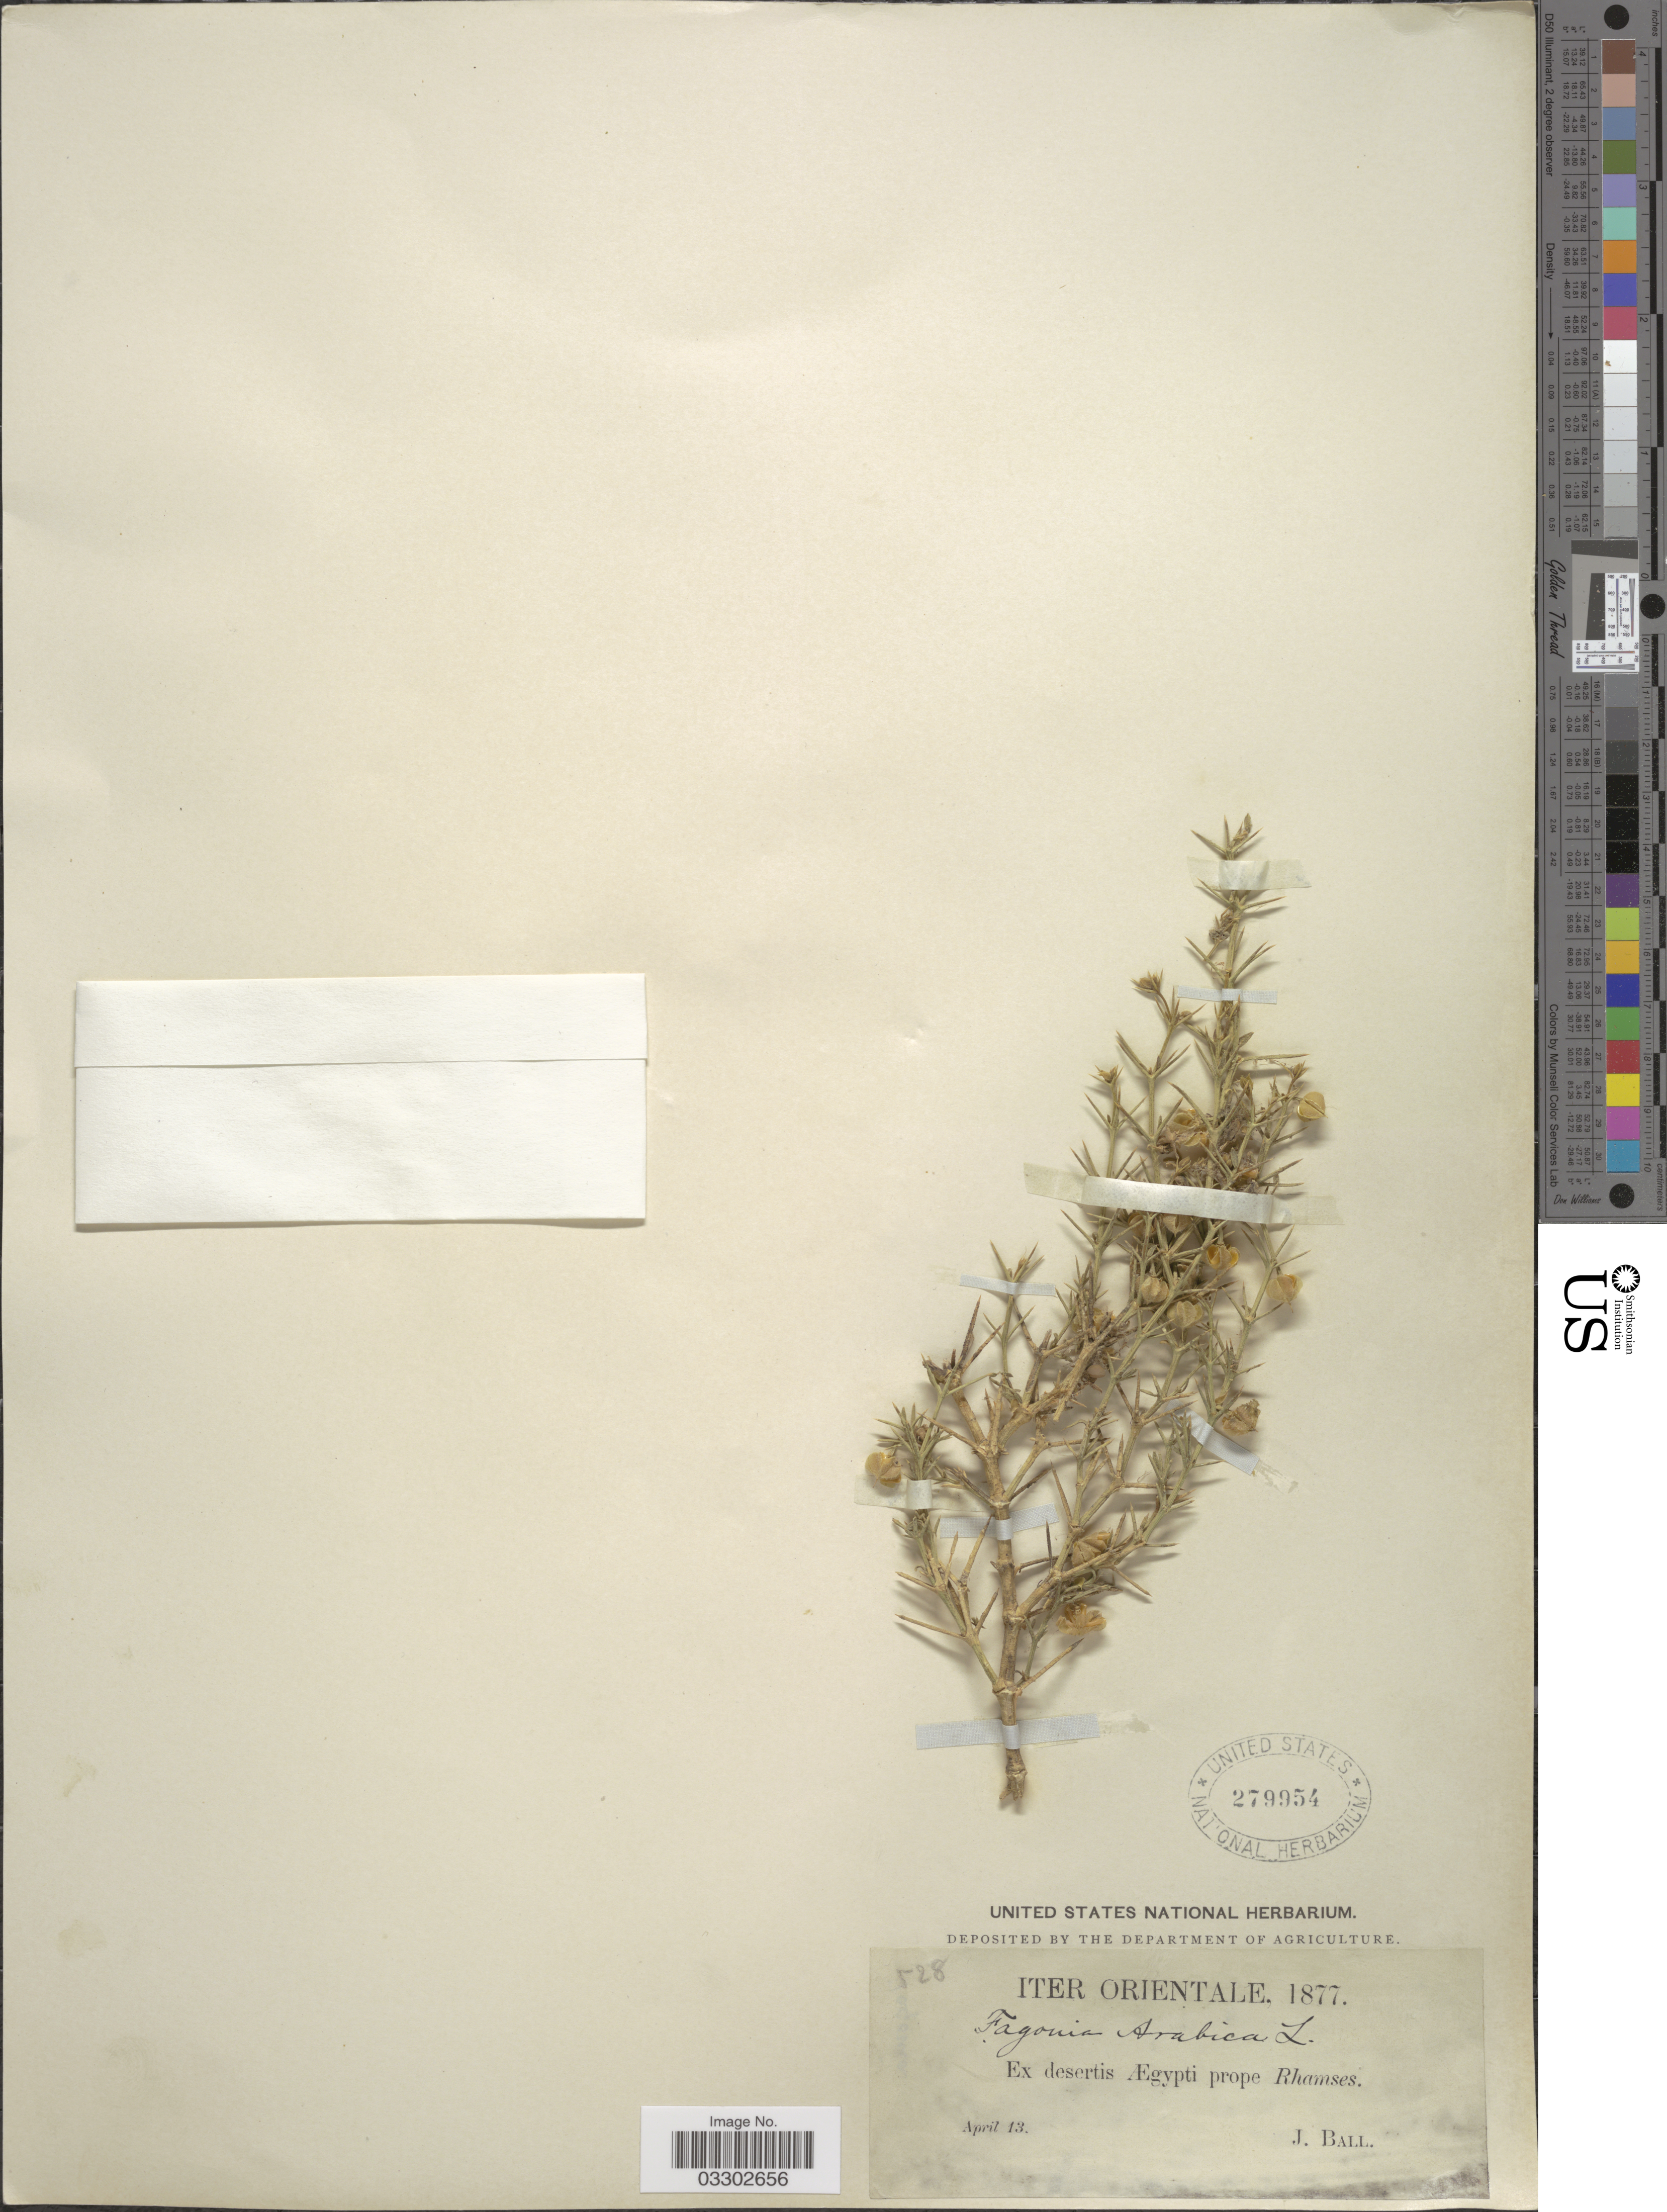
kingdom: Plantae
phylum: Tracheophyta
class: Magnoliopsida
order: Zygophyllales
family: Zygophyllaceae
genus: Fagonia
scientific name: Fagonia arabica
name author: L.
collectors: J. Ball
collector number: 528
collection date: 1877-04-13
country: Egypt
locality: Orientale. Ex desertis Ægypti prope Rhamses.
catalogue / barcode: US 279954